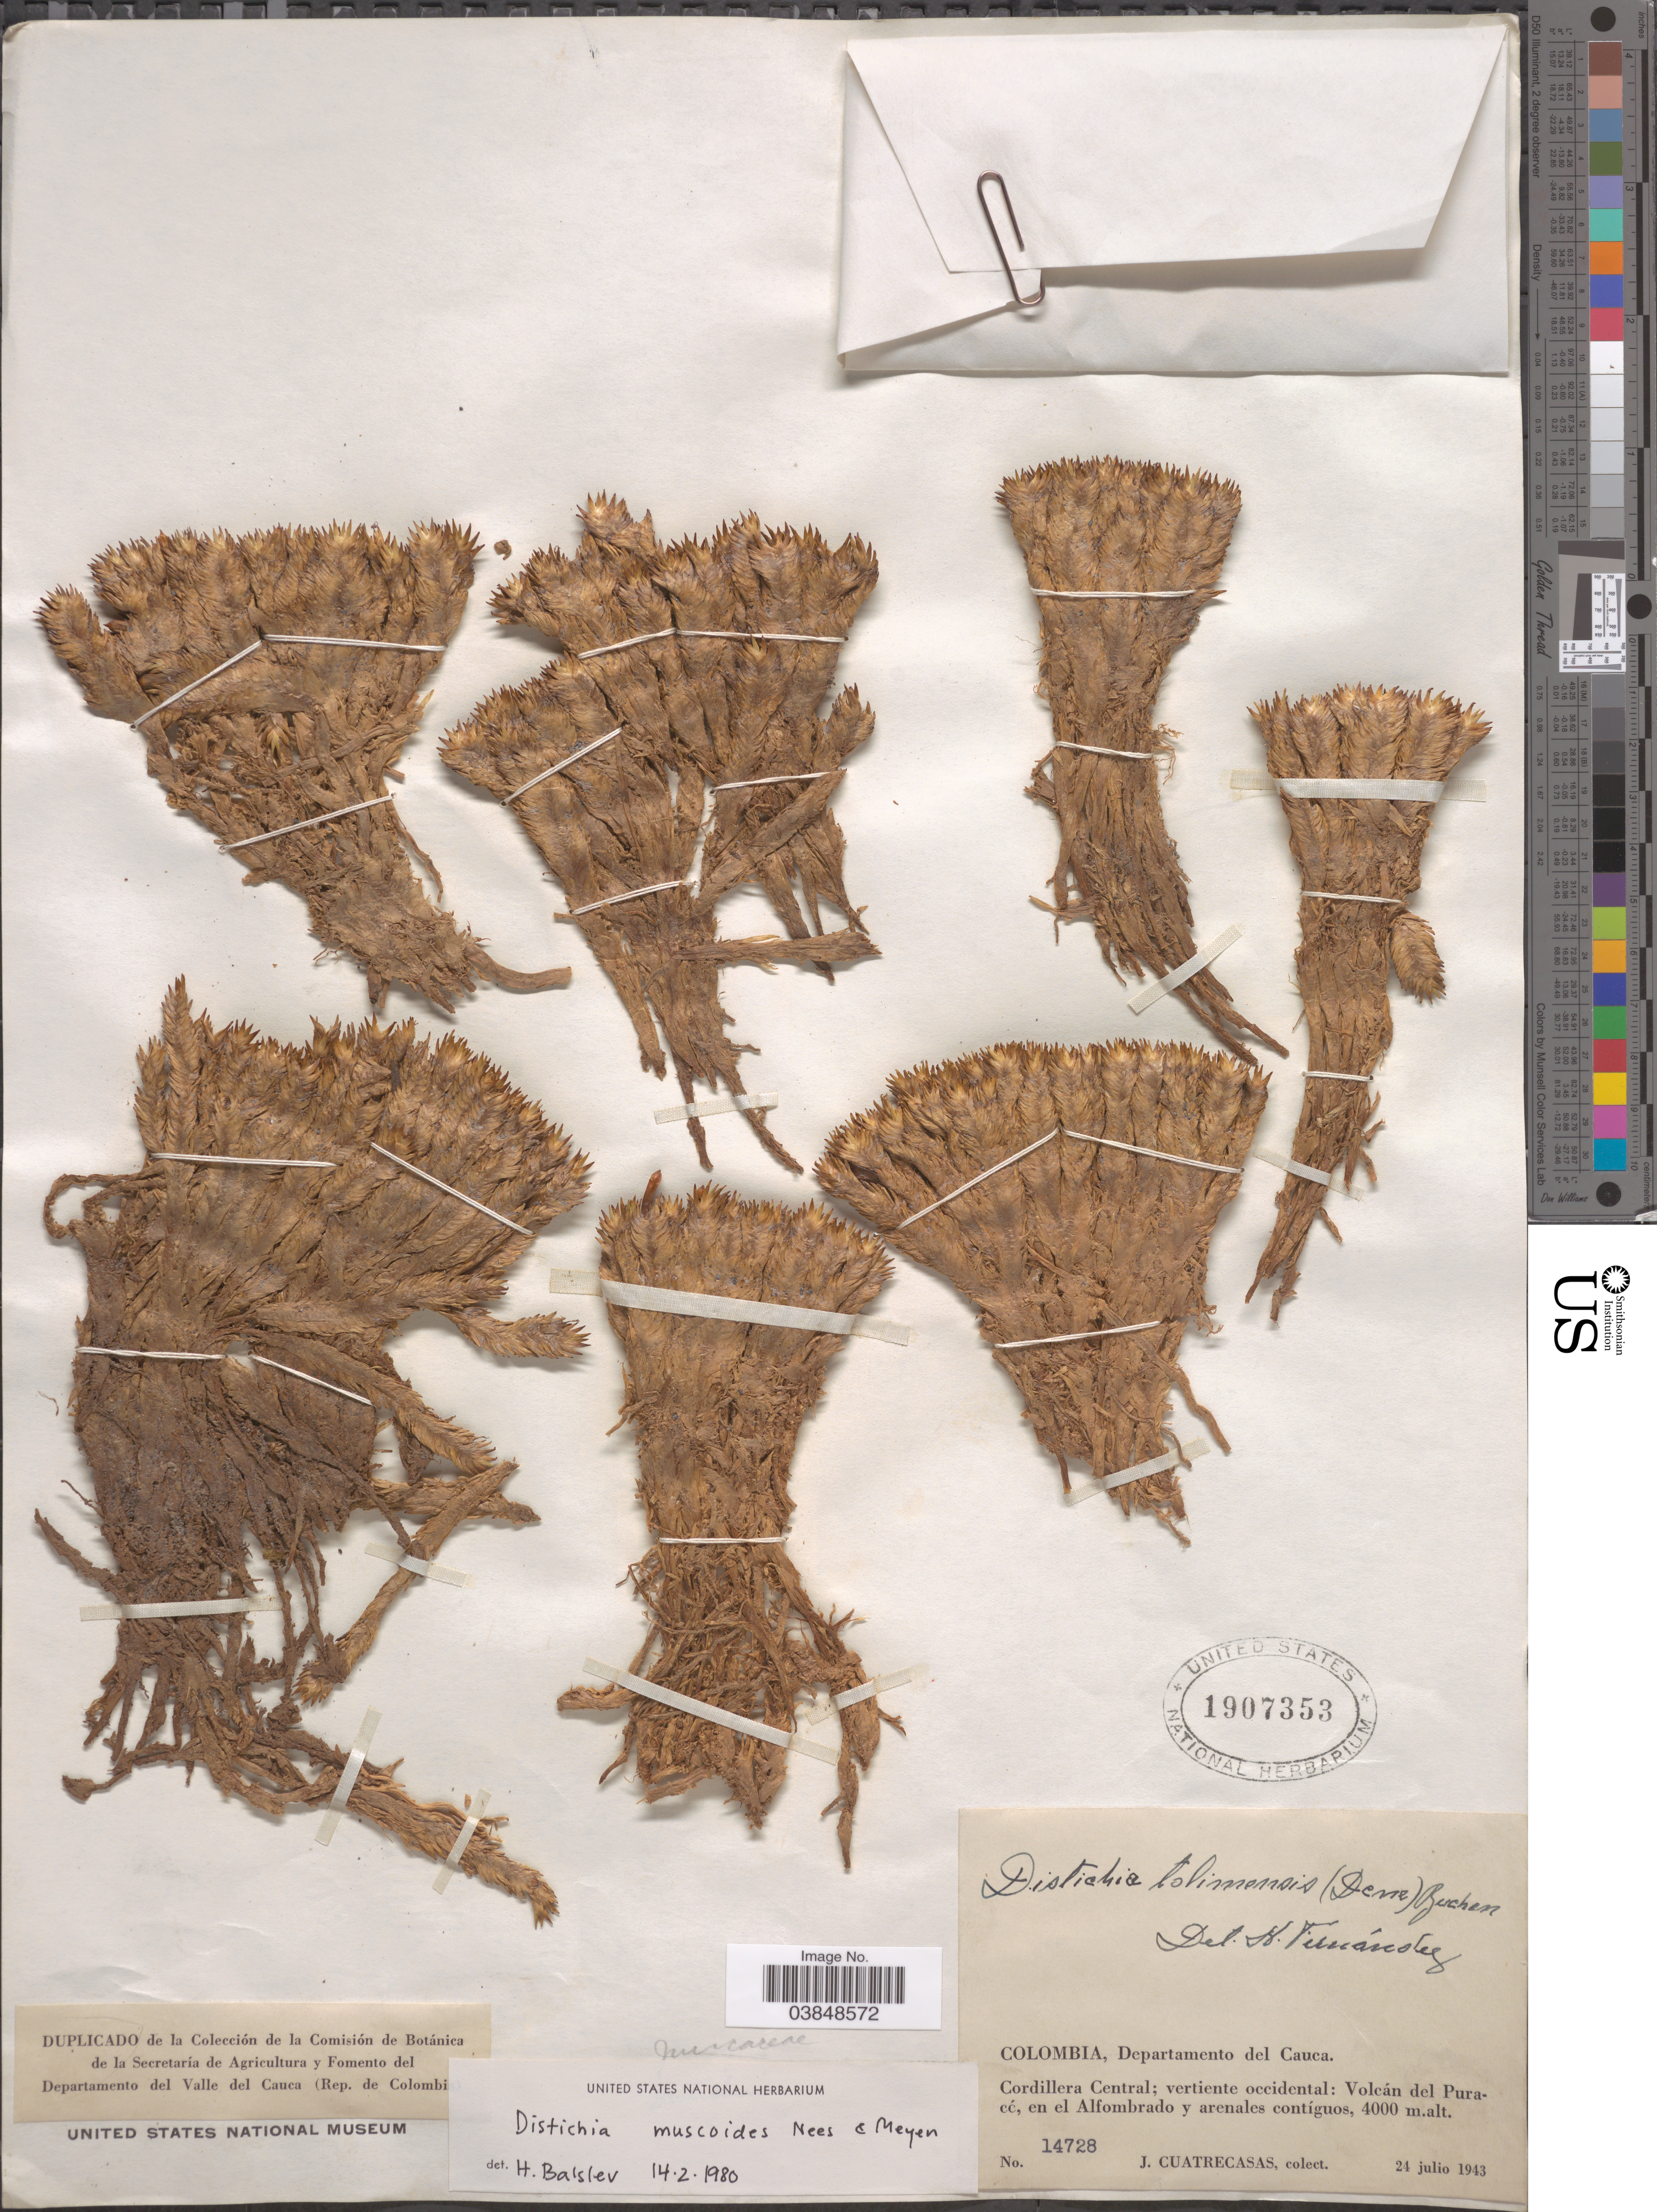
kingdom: Plantae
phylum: Tracheophyta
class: Liliopsida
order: Poales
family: Juncaceae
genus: Distichia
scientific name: Distichia muscoides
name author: Nees & Meyen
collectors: J. Cuatrecasas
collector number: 14728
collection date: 1943-07-24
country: Colombia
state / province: Cauca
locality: Departamento del Cauca. Cordillera Central; vertiente occidental: Volcán del Puracé, en el Alfombrado y arenales contíguos.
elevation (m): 4000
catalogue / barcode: US 190735